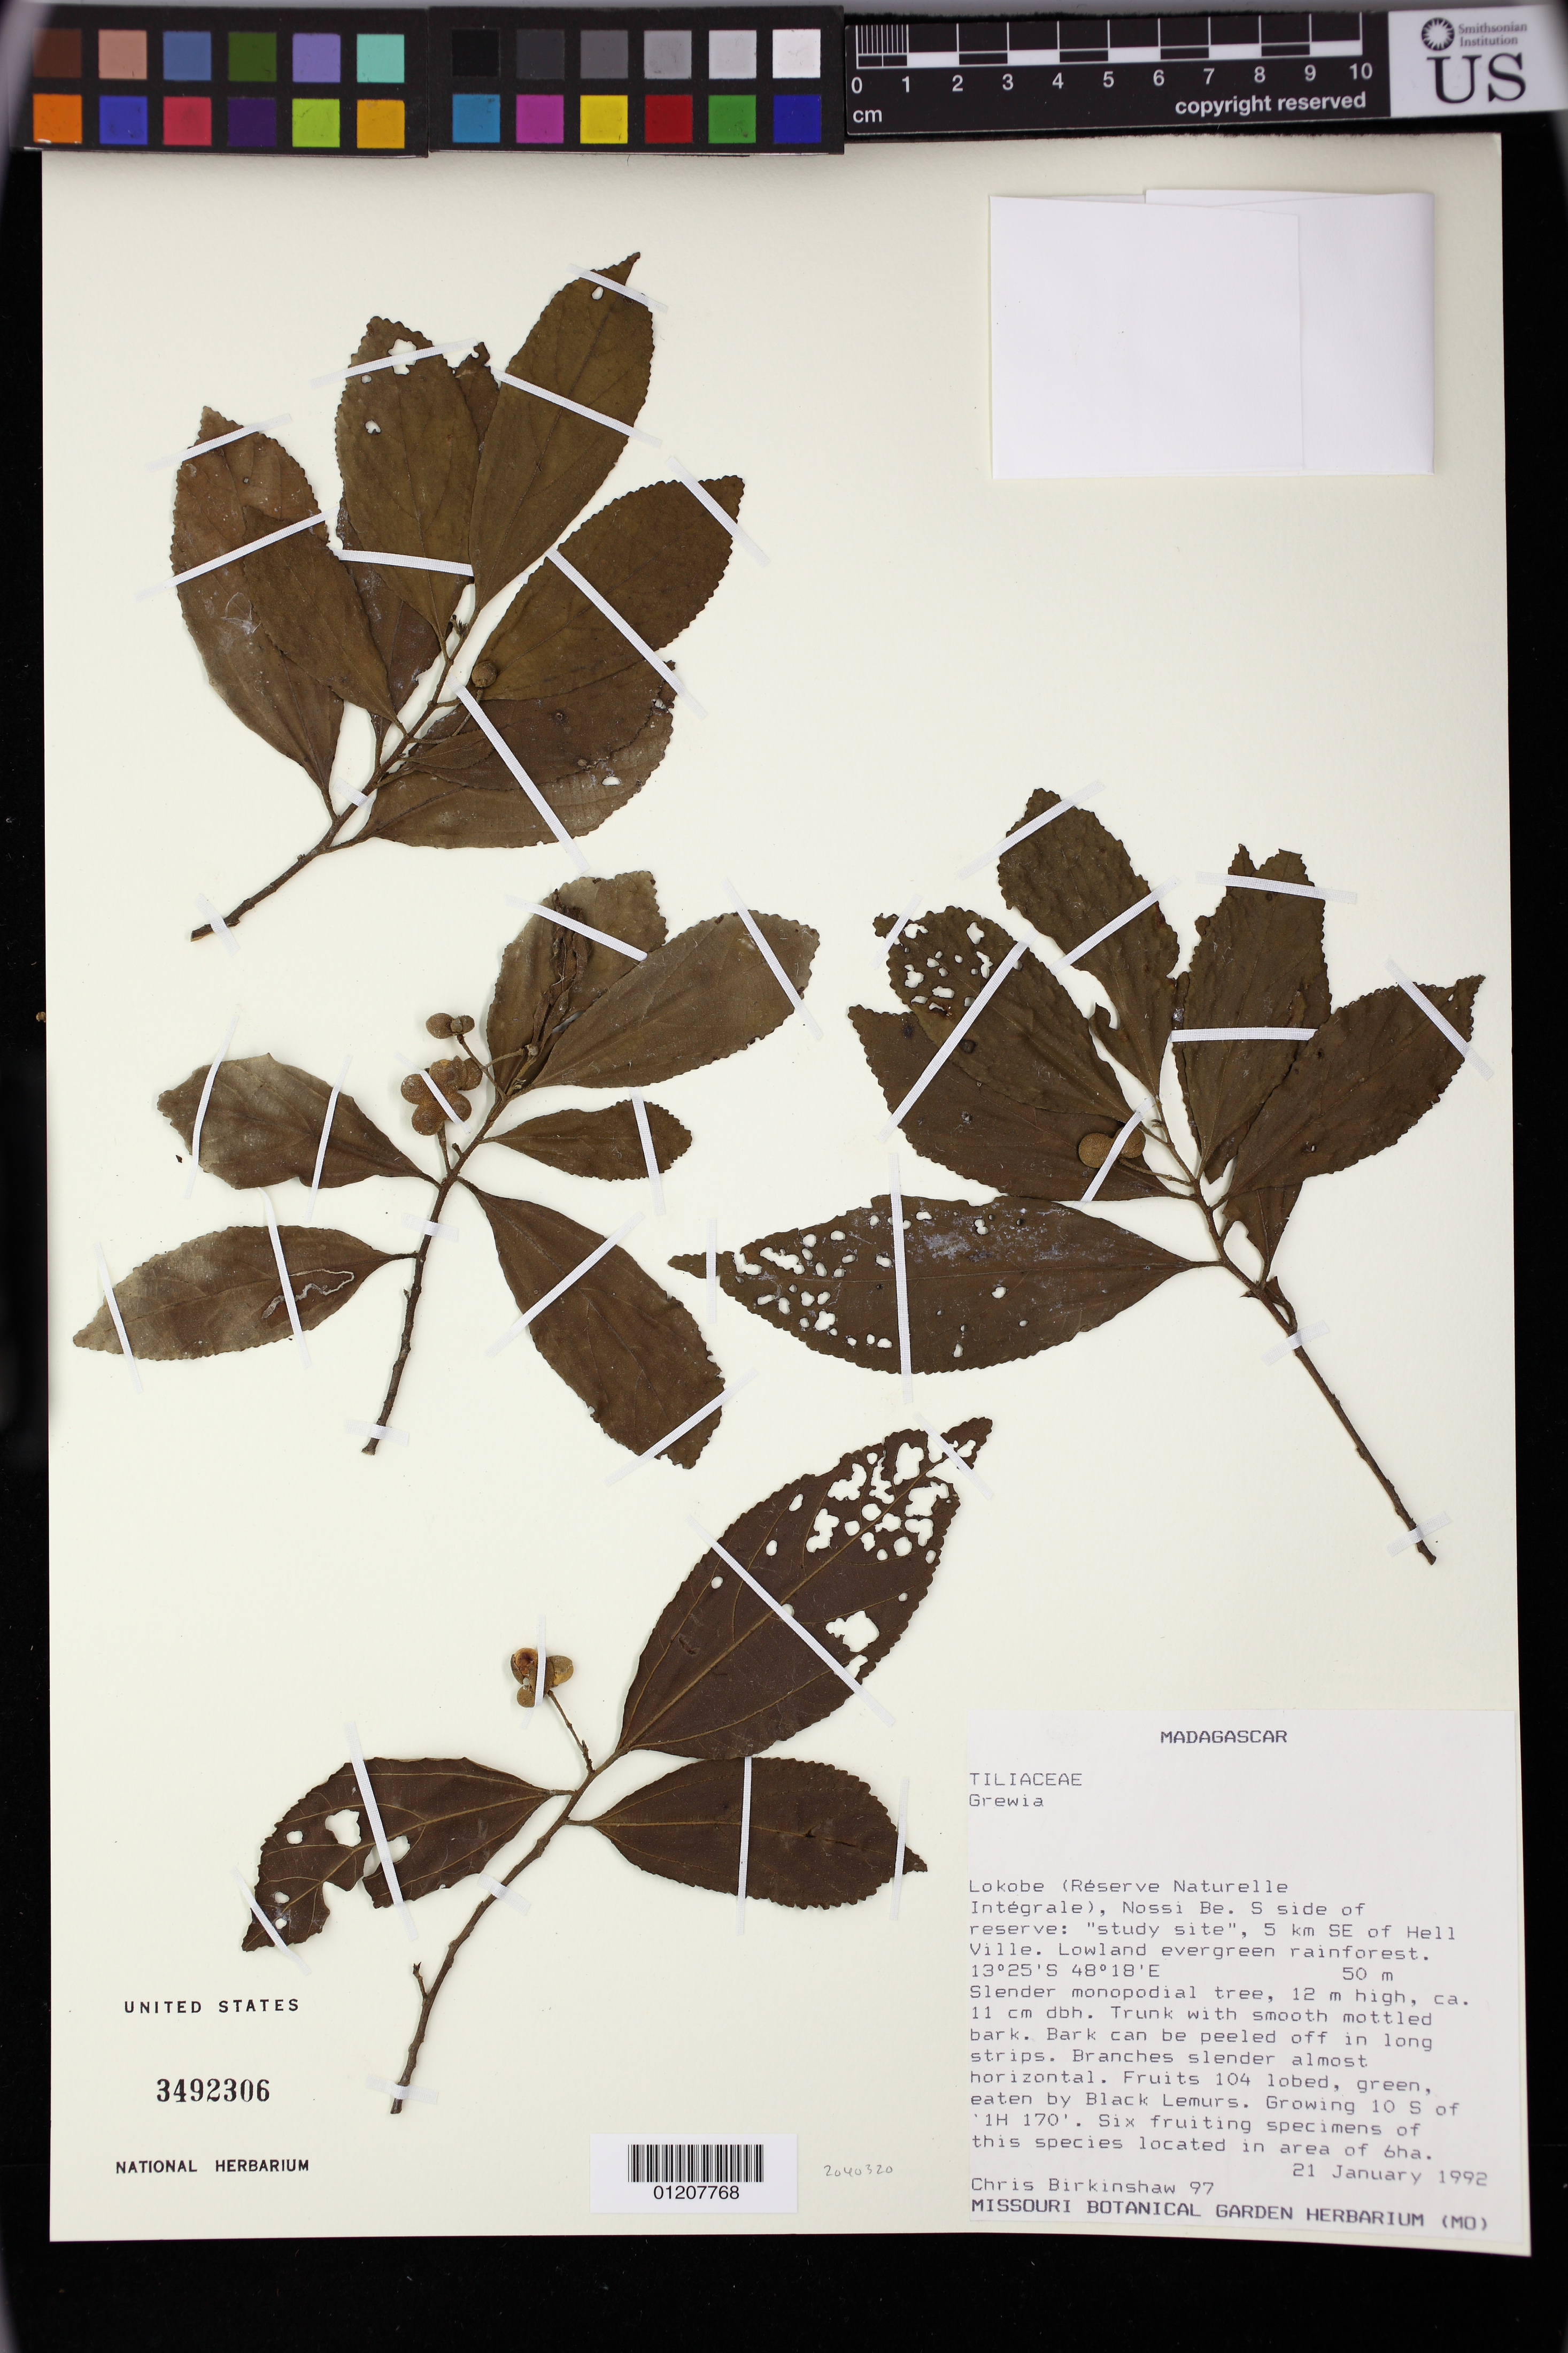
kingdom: Plantae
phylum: Tracheophyta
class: Magnoliopsida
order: Malvales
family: Malvaceae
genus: Grewia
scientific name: Grewia sp.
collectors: C. R. Birkinshaw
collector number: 97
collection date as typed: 21 Jan 1992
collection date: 1992-01-21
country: Madagascar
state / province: Diana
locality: Lokobe (Reserve naturelle Integrale), Nossi Be. S side of reserve: "study site", 5km SE of Hell Ville. Lowland evergreen rainforest.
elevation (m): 50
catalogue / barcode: US 3492306